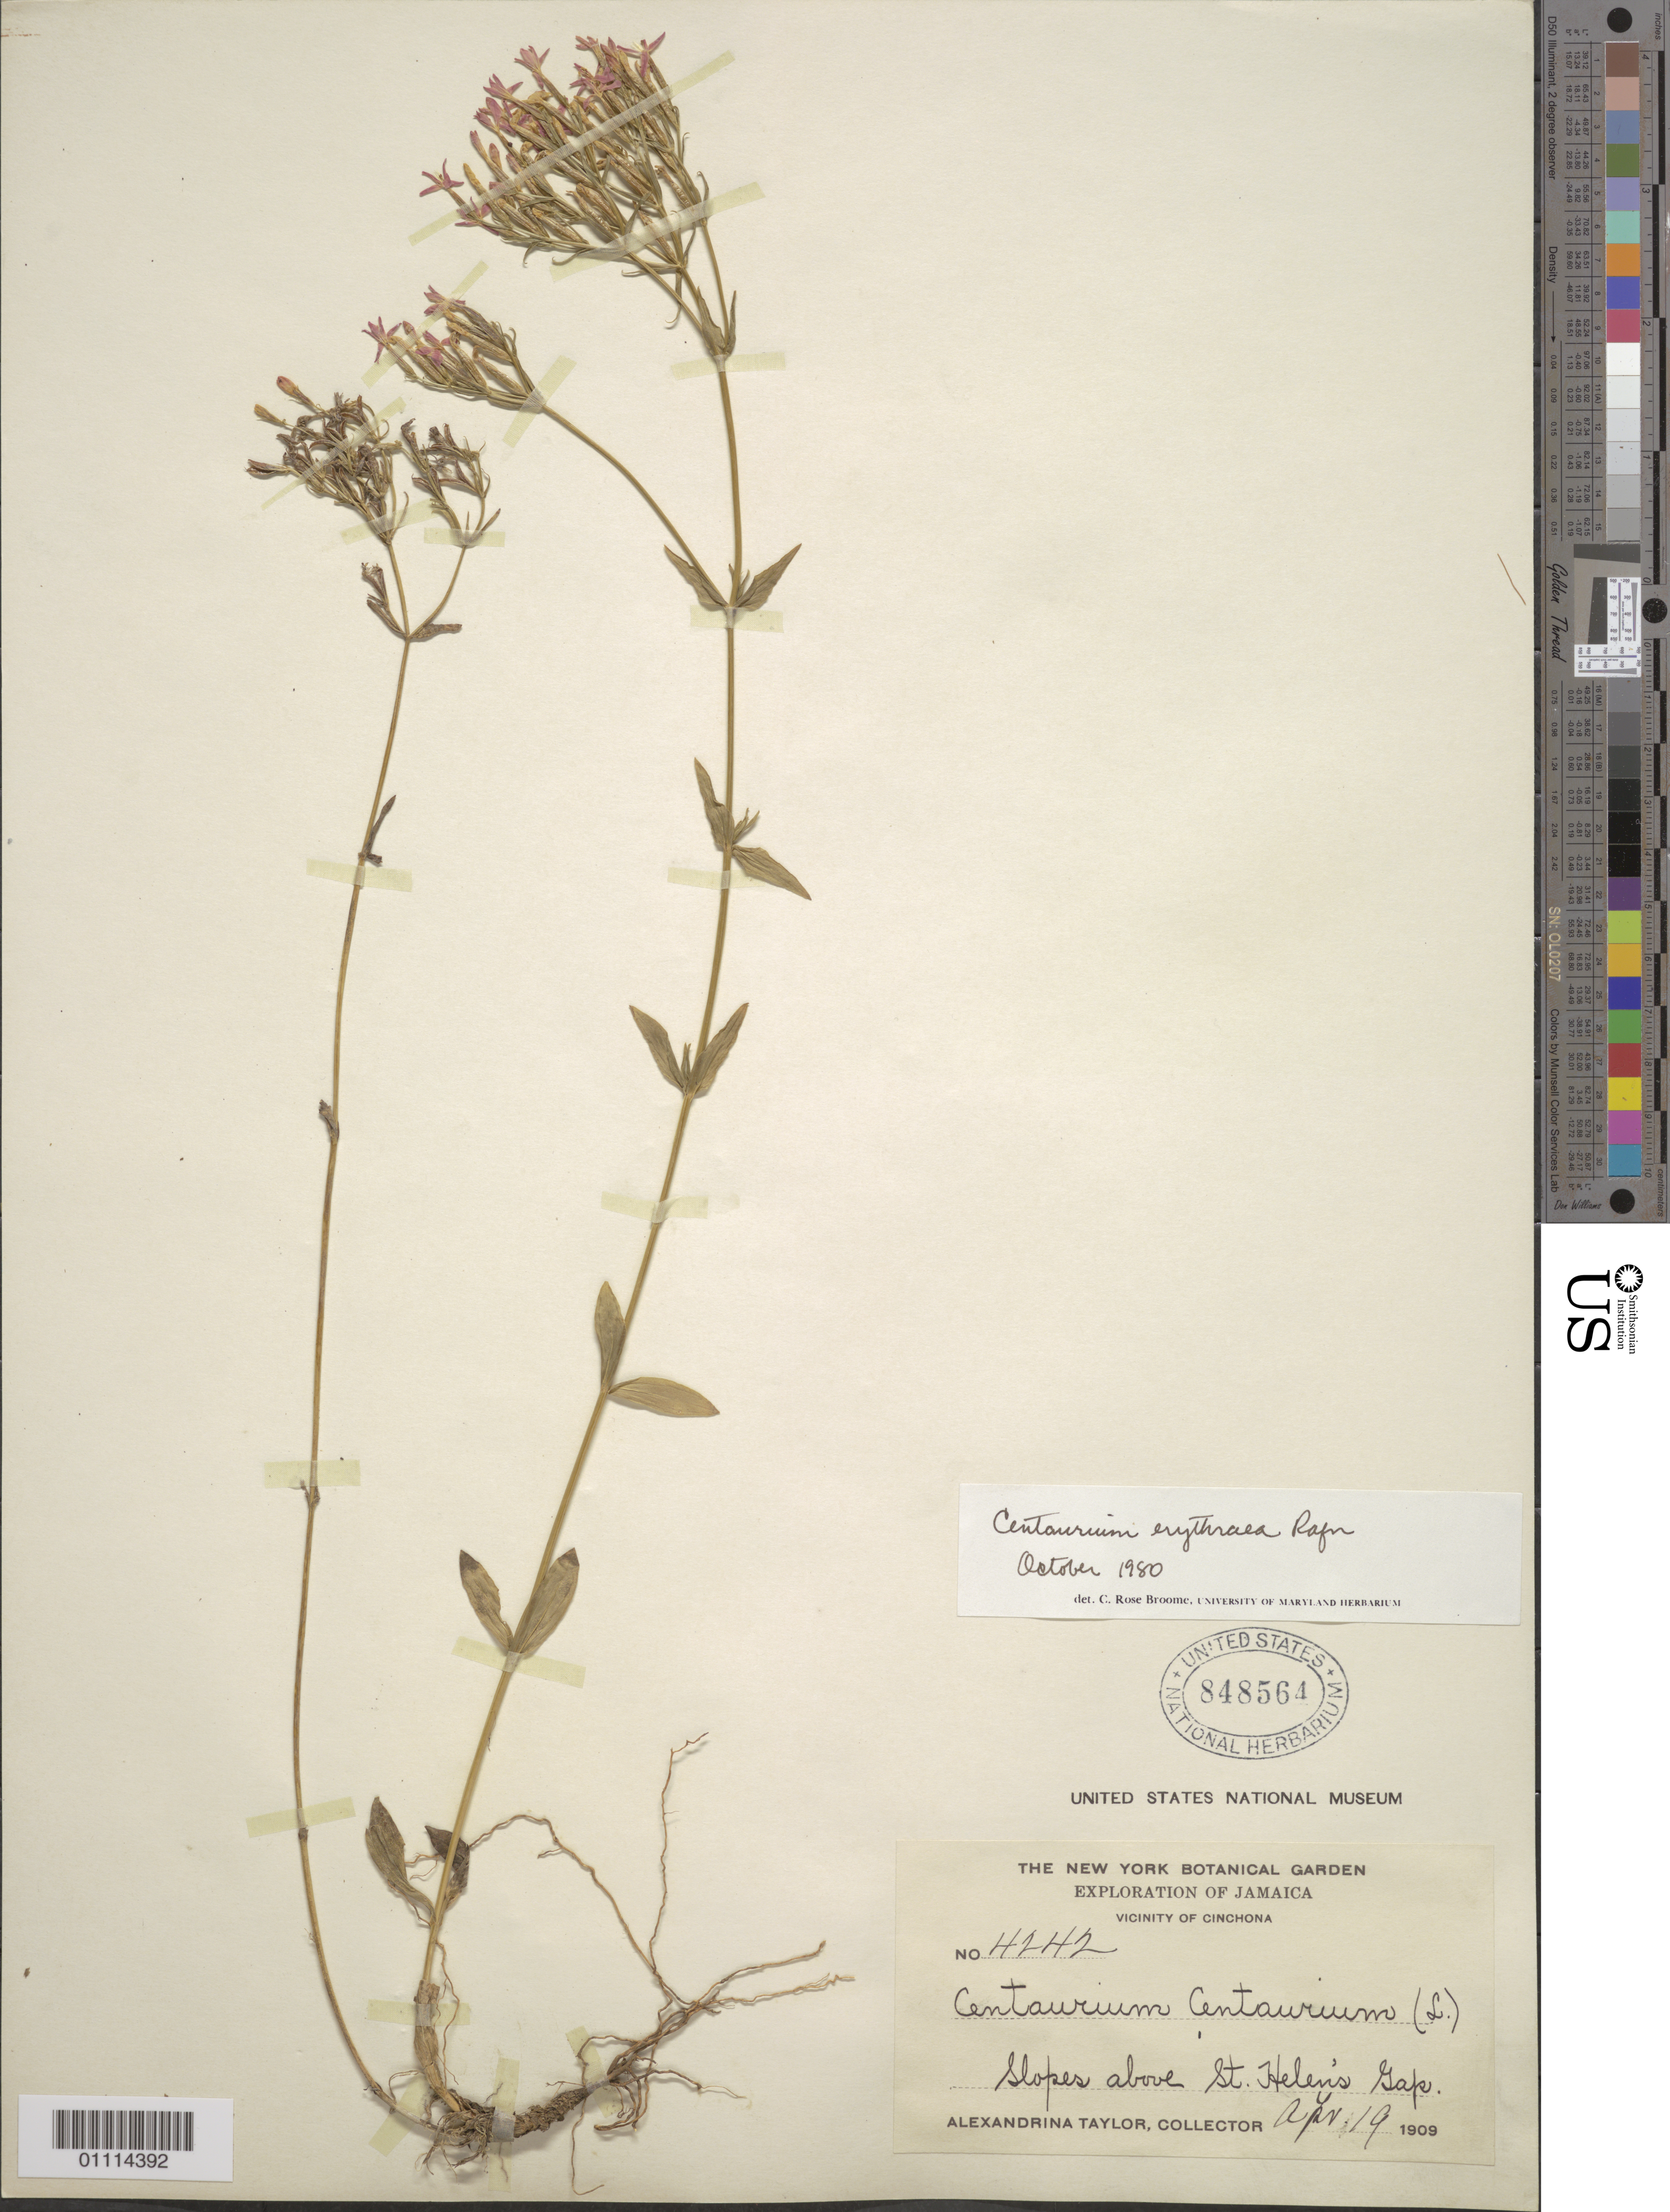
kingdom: Plantae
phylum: Tracheophyta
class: Magnoliopsida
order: Gentianales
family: Gentianaceae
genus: Centaurium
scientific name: Centaurium erythraea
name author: Rafn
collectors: A. A. Taylor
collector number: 4242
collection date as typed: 19 Apr 1909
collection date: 1909-04-19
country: Jamaica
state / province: Saint Andrew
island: Jamaica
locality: Slopes above St. Helen's Gap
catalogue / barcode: US 848564